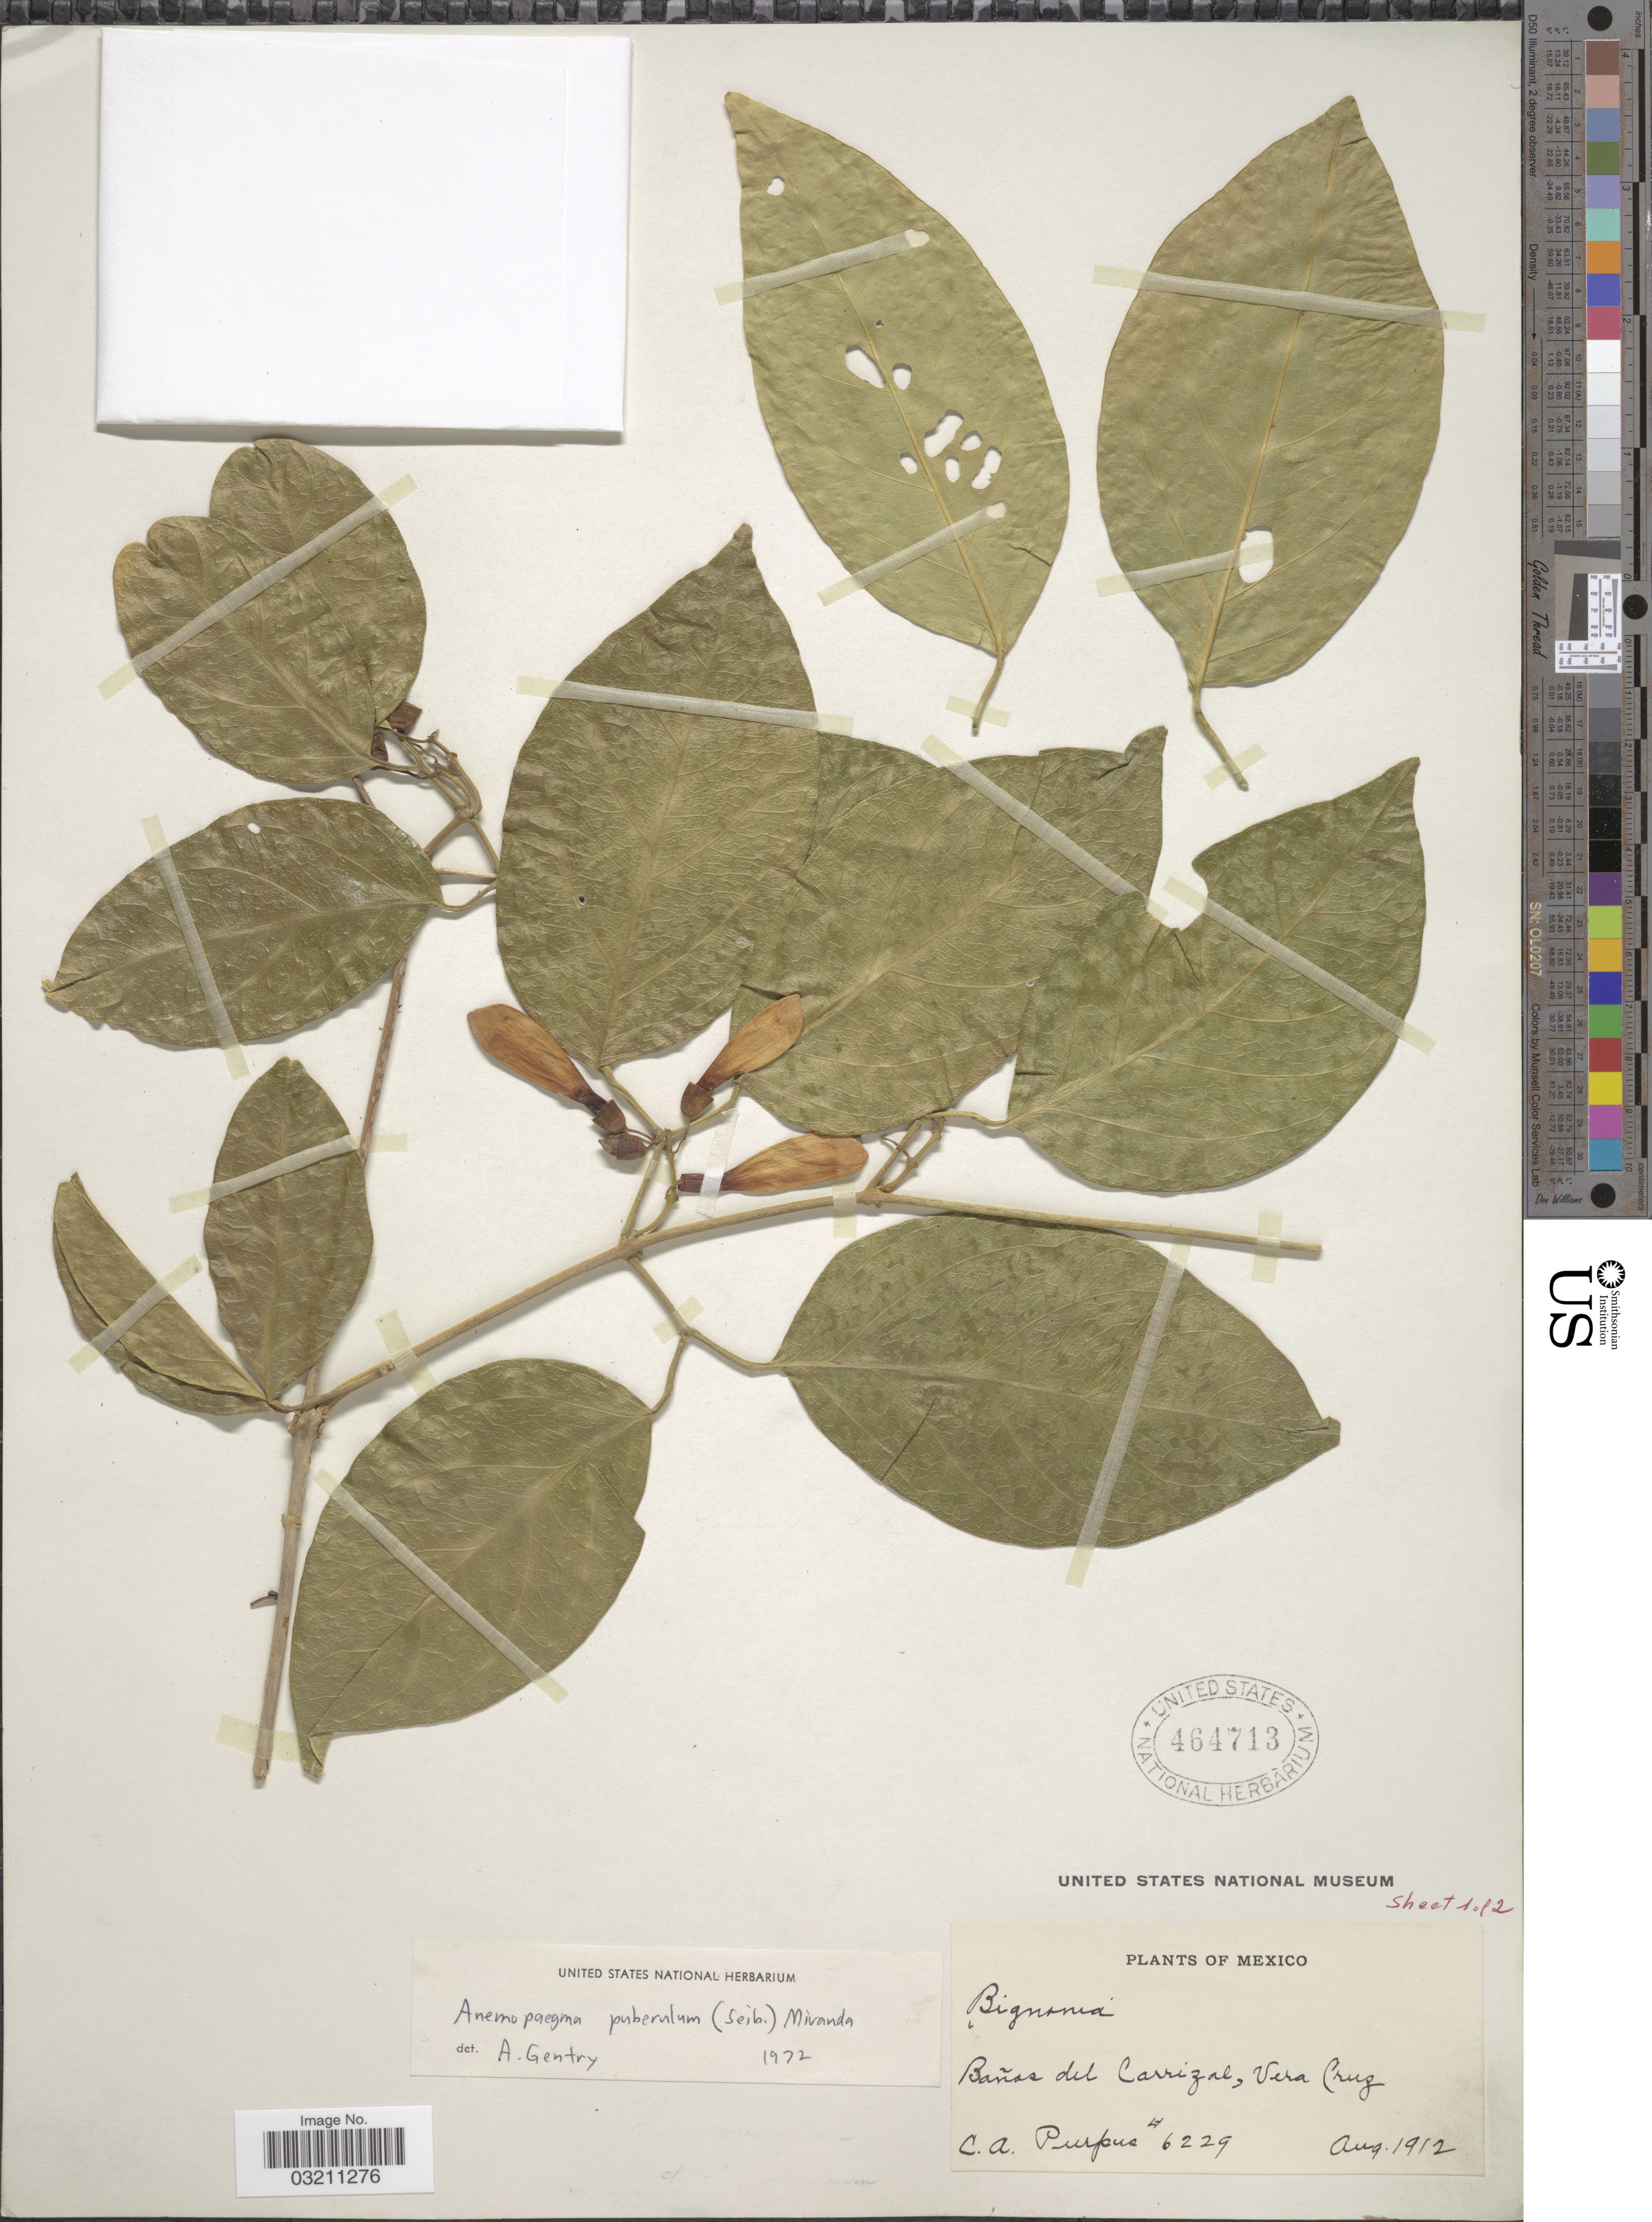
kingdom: Plantae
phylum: Tracheophyta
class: Magnoliopsida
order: Lamiales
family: Bignoniaceae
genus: Anemopaegma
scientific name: Anemopaegma puberulum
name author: (Seibert) Miranda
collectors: C. A. Purpus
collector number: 6229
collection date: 1912-08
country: Mexico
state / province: Veracruz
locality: Baños del Carrizal. Vera Cruz.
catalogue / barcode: US 464713